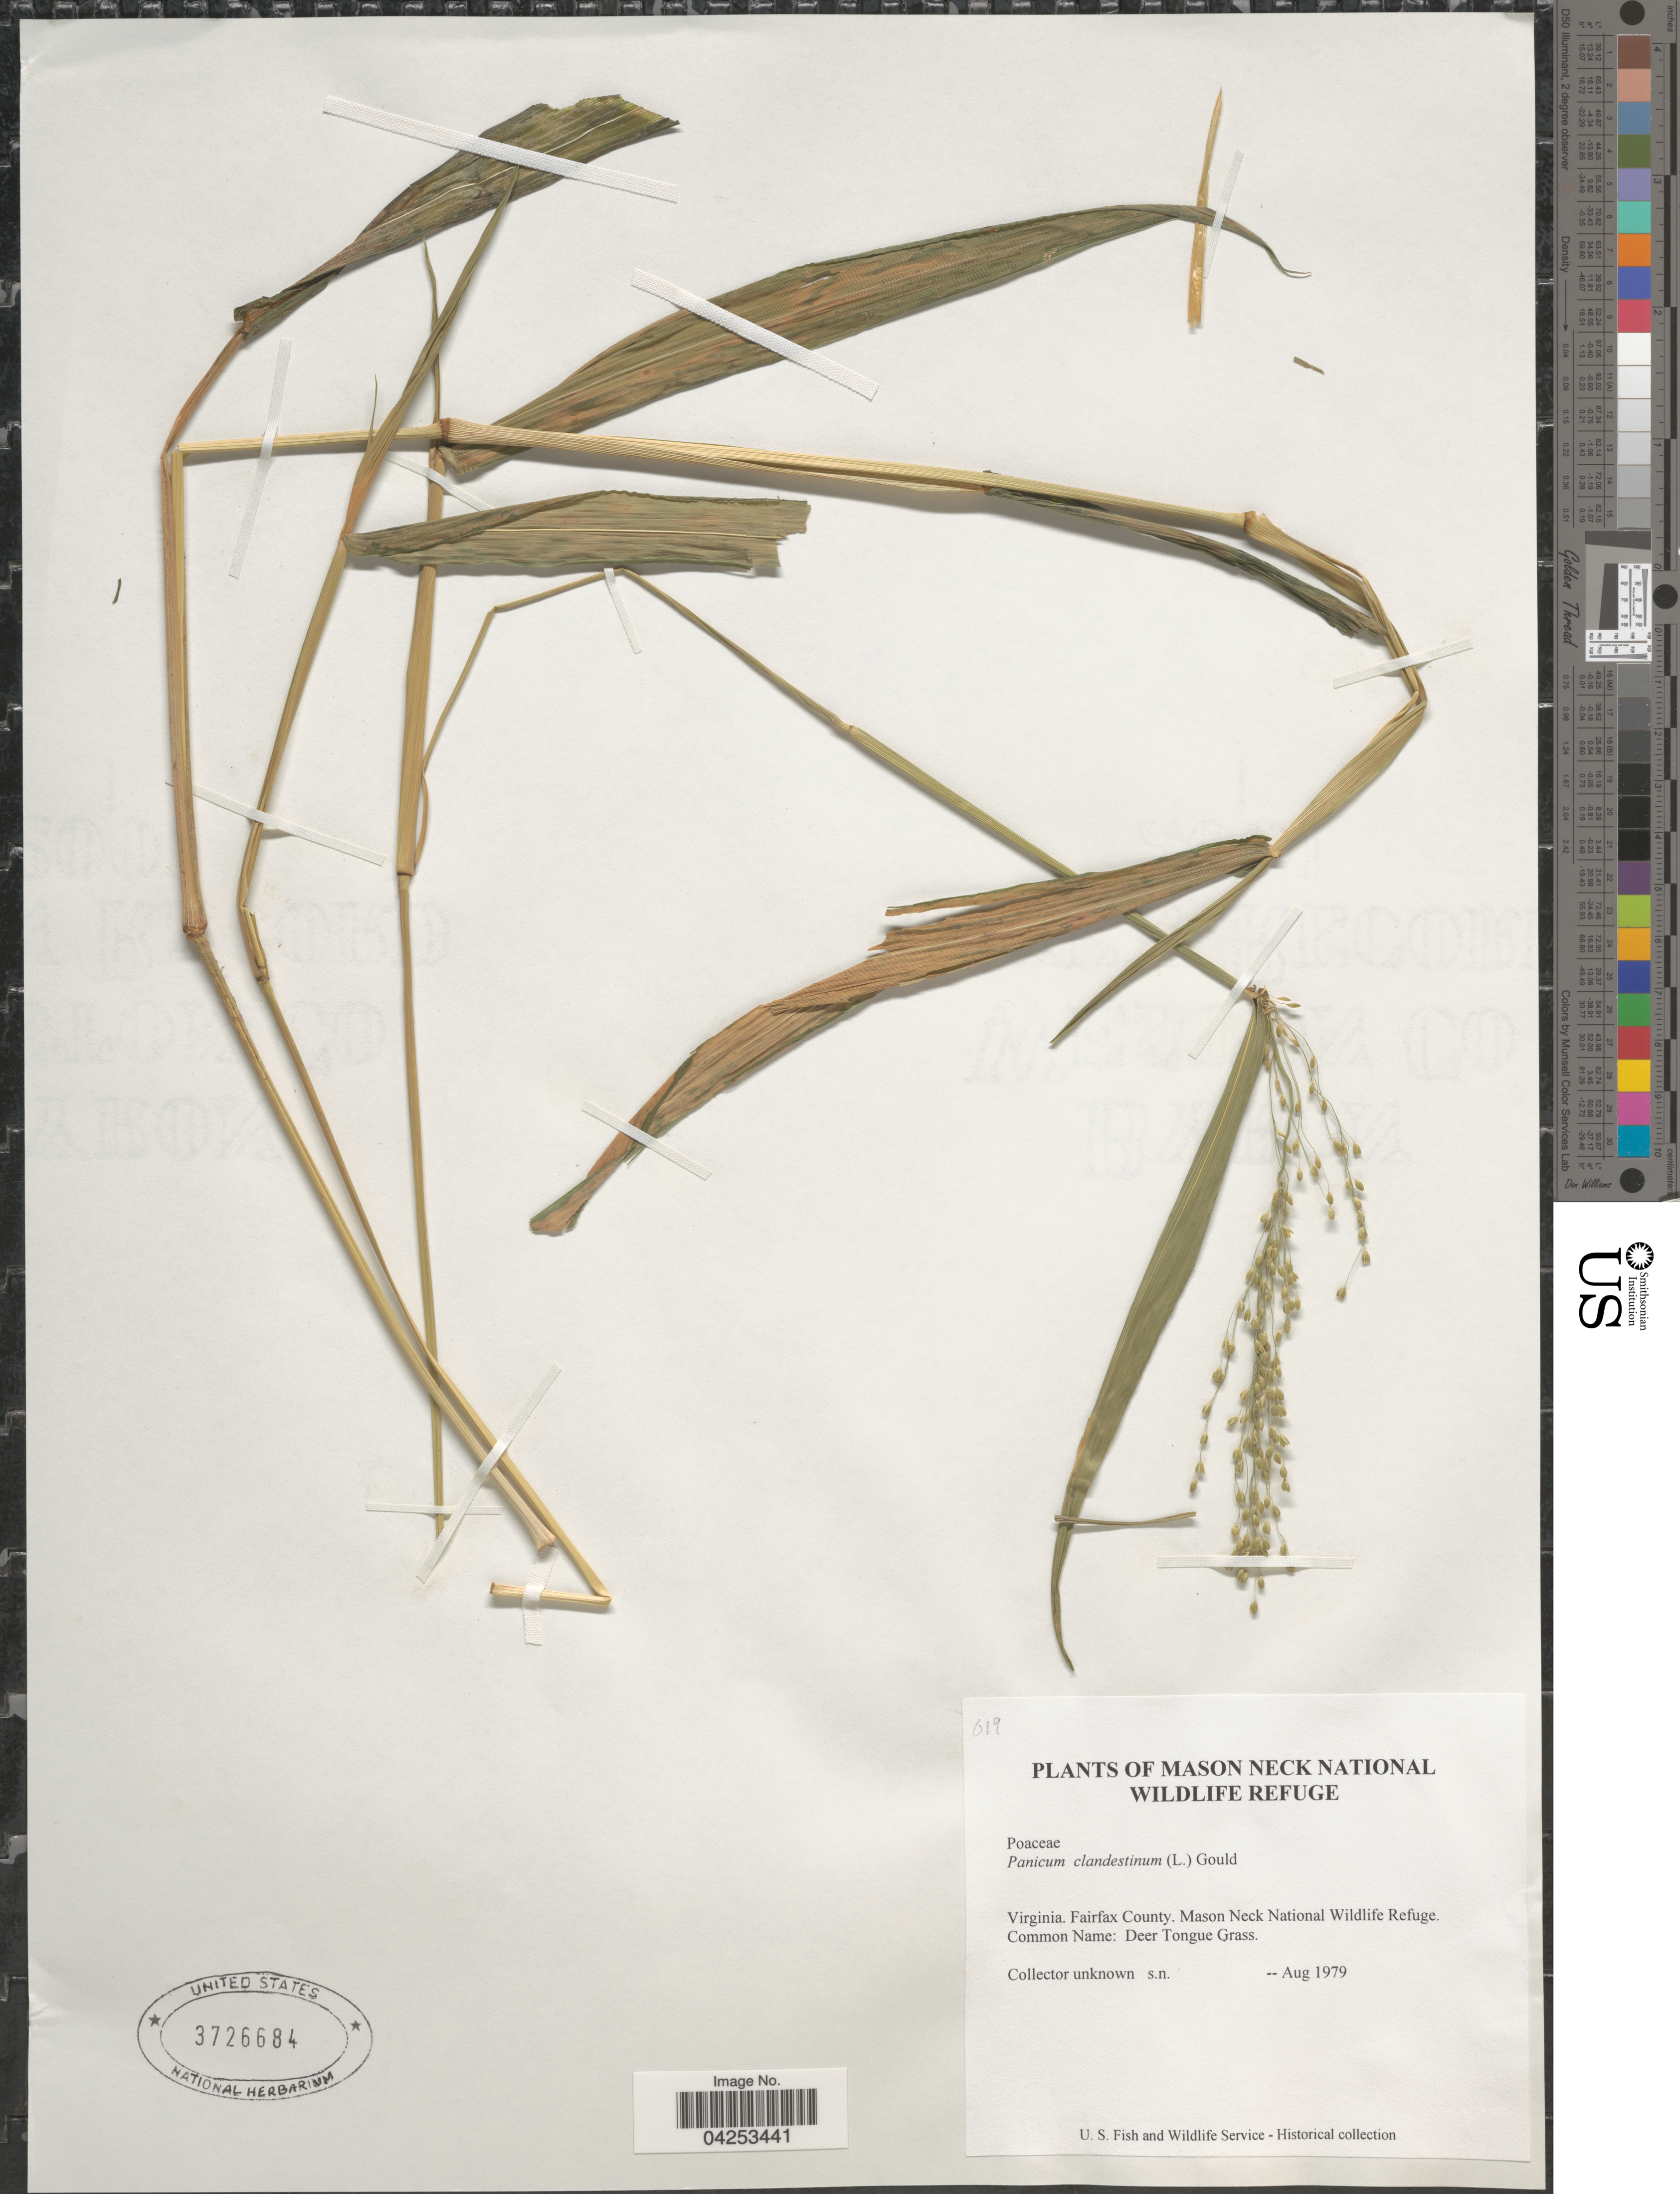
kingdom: Plantae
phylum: Tracheophyta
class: Liliopsida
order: Poales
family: Poaceae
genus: Dichanthelium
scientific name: Dichanthelium clandestinum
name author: (L.) Gould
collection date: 1979-08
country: United States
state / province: Virginia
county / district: Fairfax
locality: Mason Neck National Wildlife Refuge. Fairfax County. Mason Neck National Wildlife Refuge.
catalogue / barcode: US 3726684